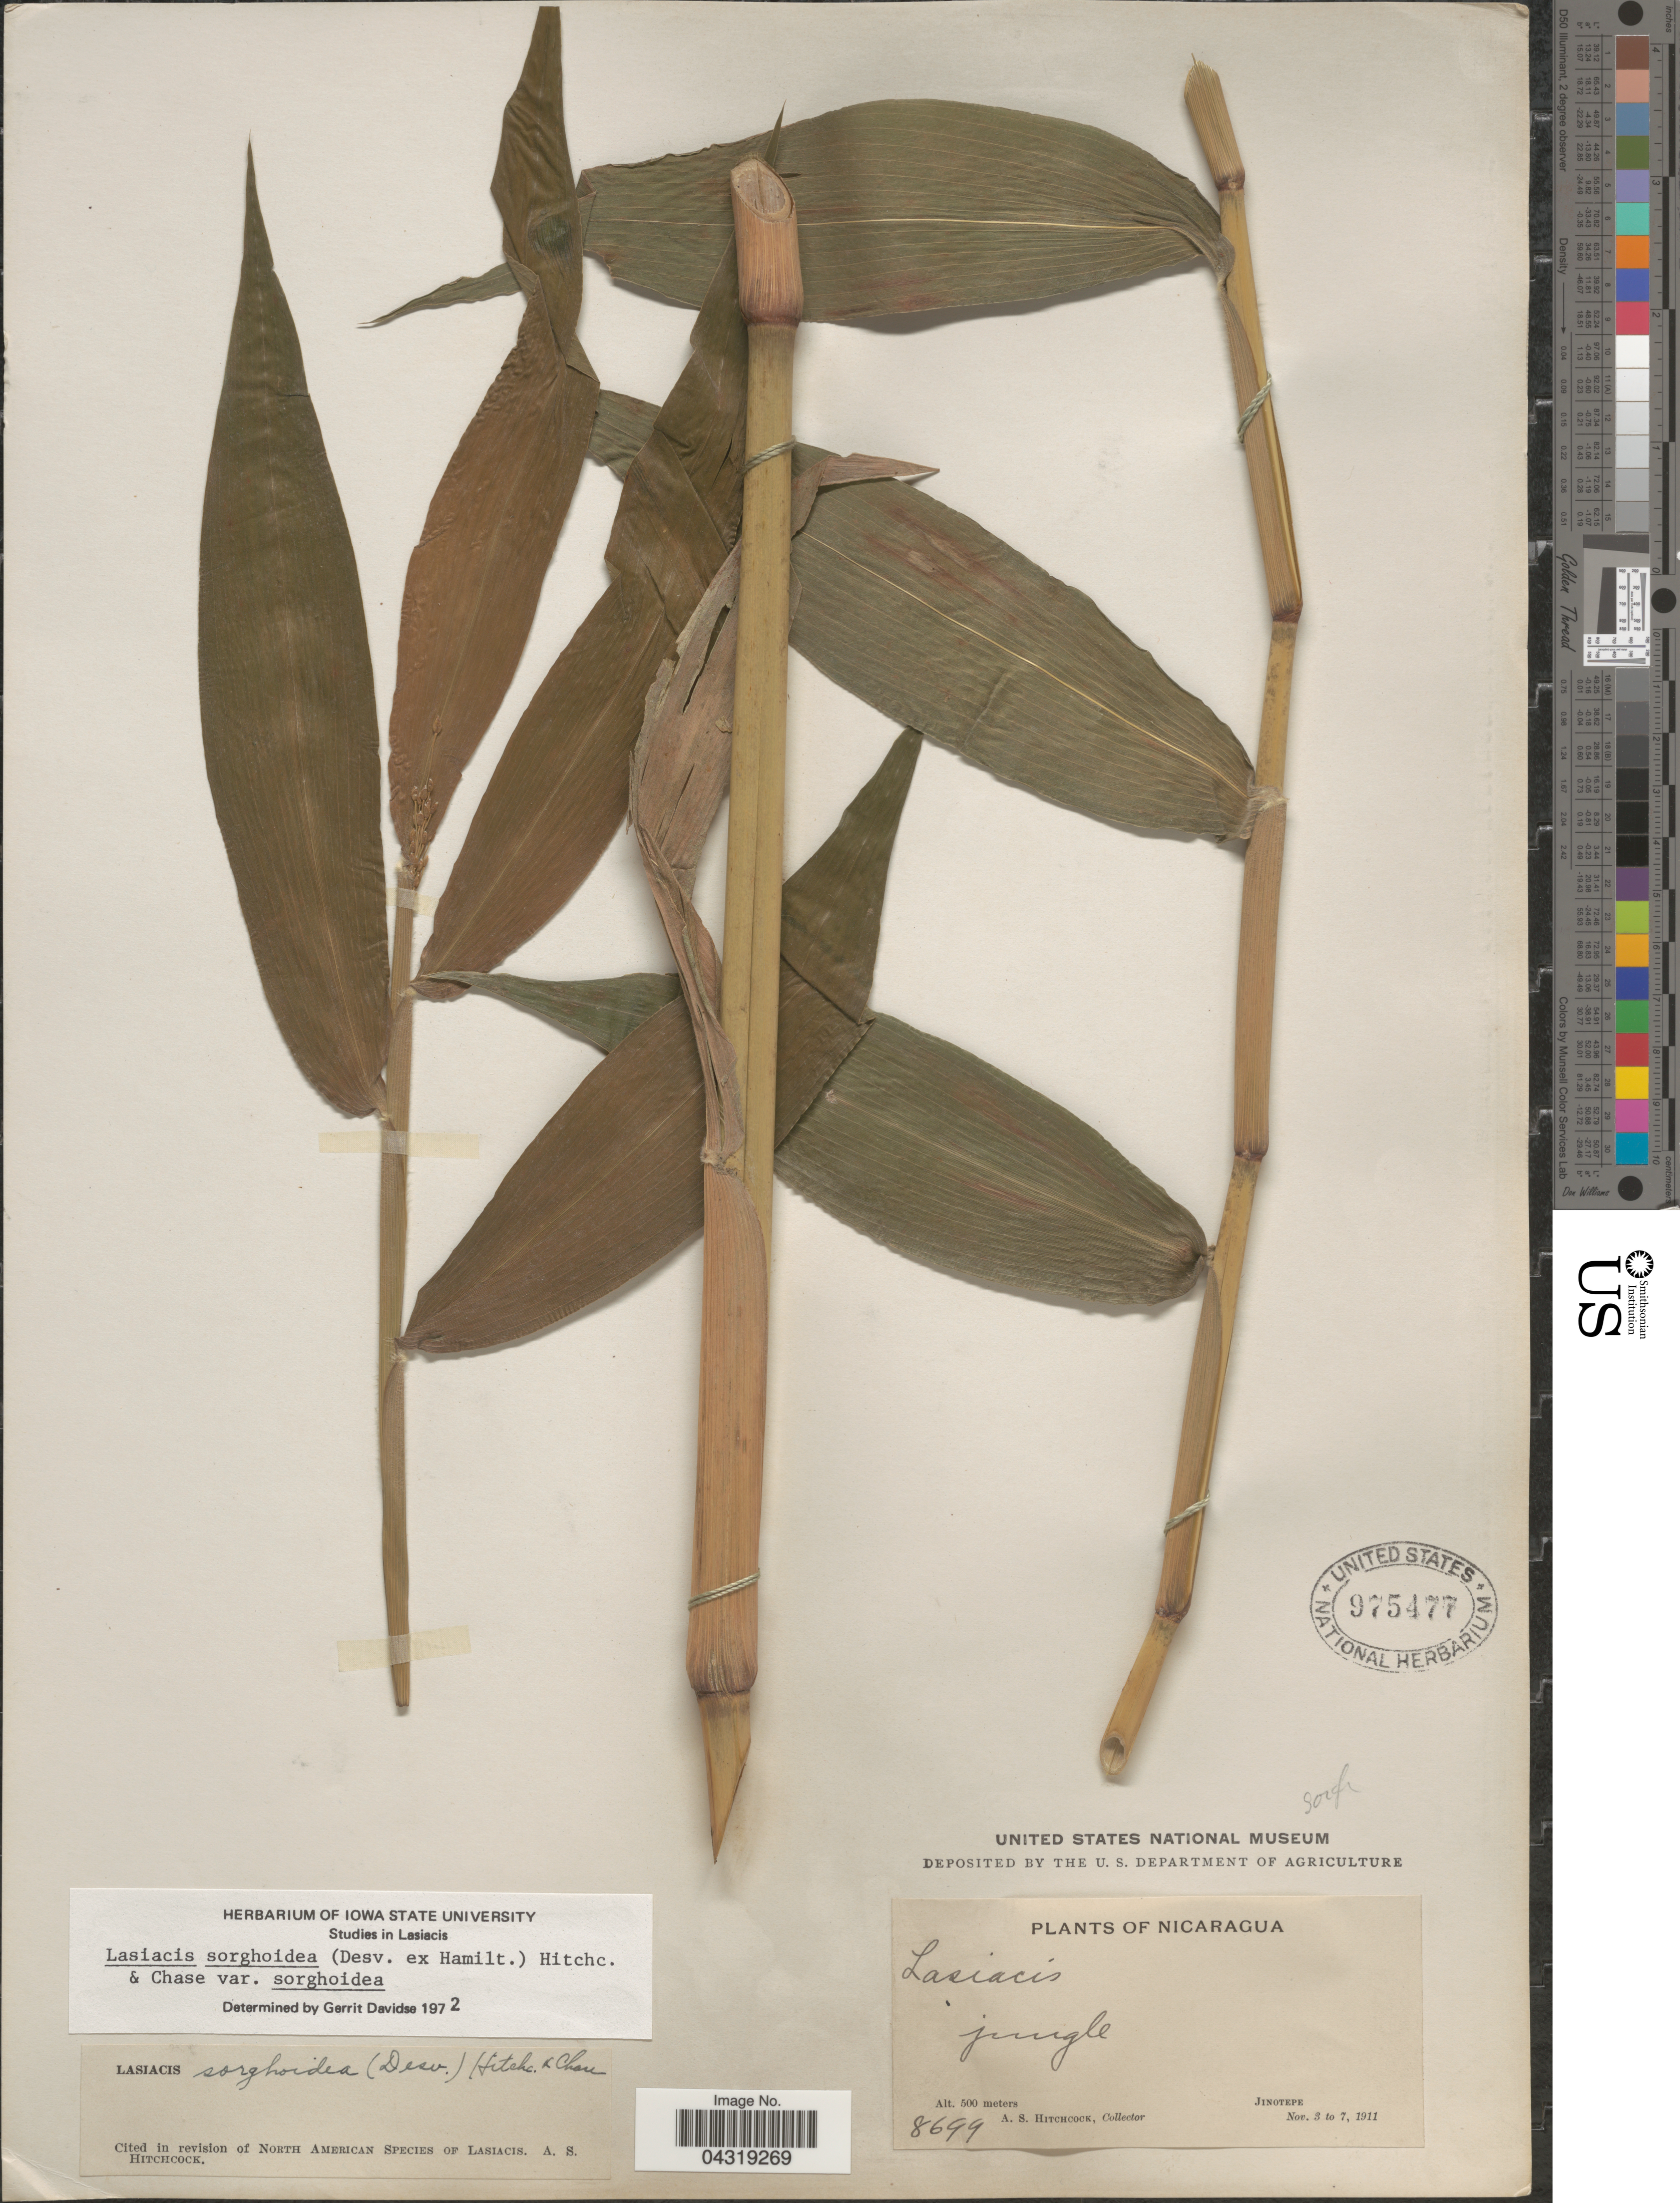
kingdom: Plantae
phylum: Tracheophyta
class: Liliopsida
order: Poales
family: Poaceae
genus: Lasiacis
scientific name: Lasiacis sorghoidea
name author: (Desv. ex Ham.) Hitchc. & Chase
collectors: A. S. Hitchcock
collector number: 8699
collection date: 1911-11-03/1911-11-07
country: Nicaragua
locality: Jinotepe.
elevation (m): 500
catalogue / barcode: US 975477